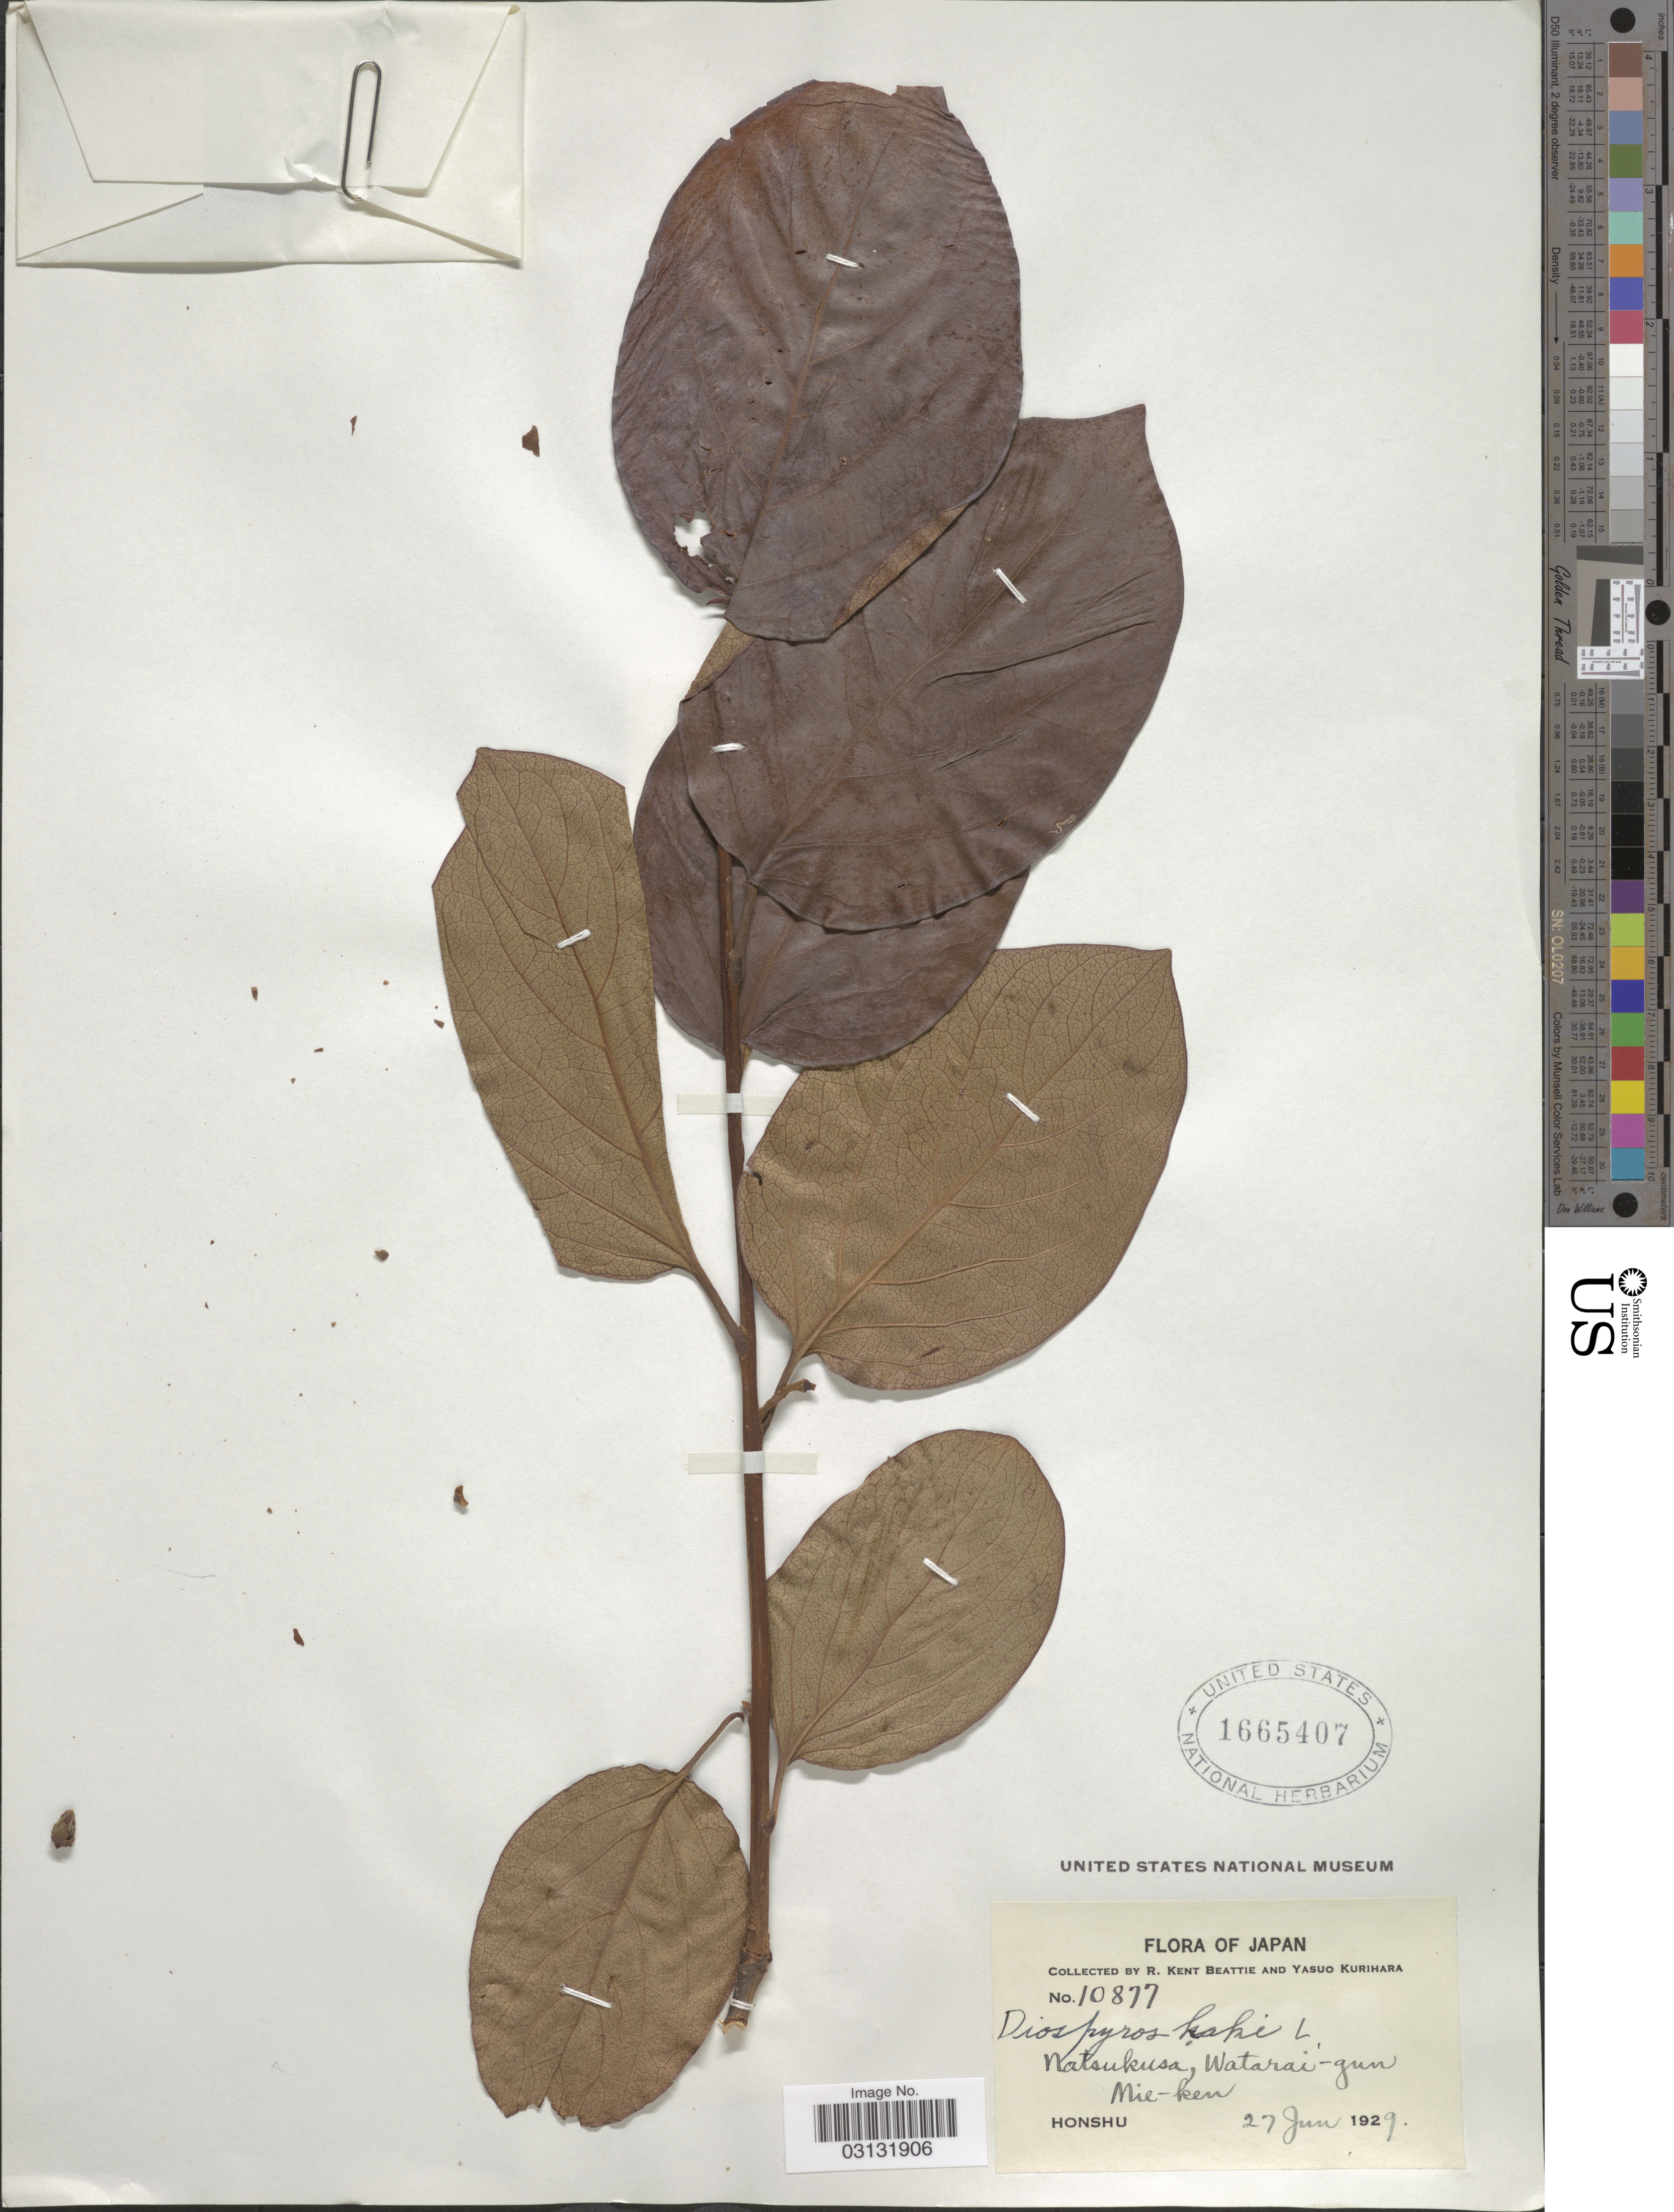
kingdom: Plantae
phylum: Tracheophyta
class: Magnoliopsida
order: Ericales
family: Ebenaceae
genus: Diospyros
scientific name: Diospyros kaki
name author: Thunb.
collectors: R. K. Beattie & Y. Kurihara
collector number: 10877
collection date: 1929-06-27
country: Japan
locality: Natsukusa, Watarai-gun. Mie-ken. Honshu.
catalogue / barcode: US 1665407